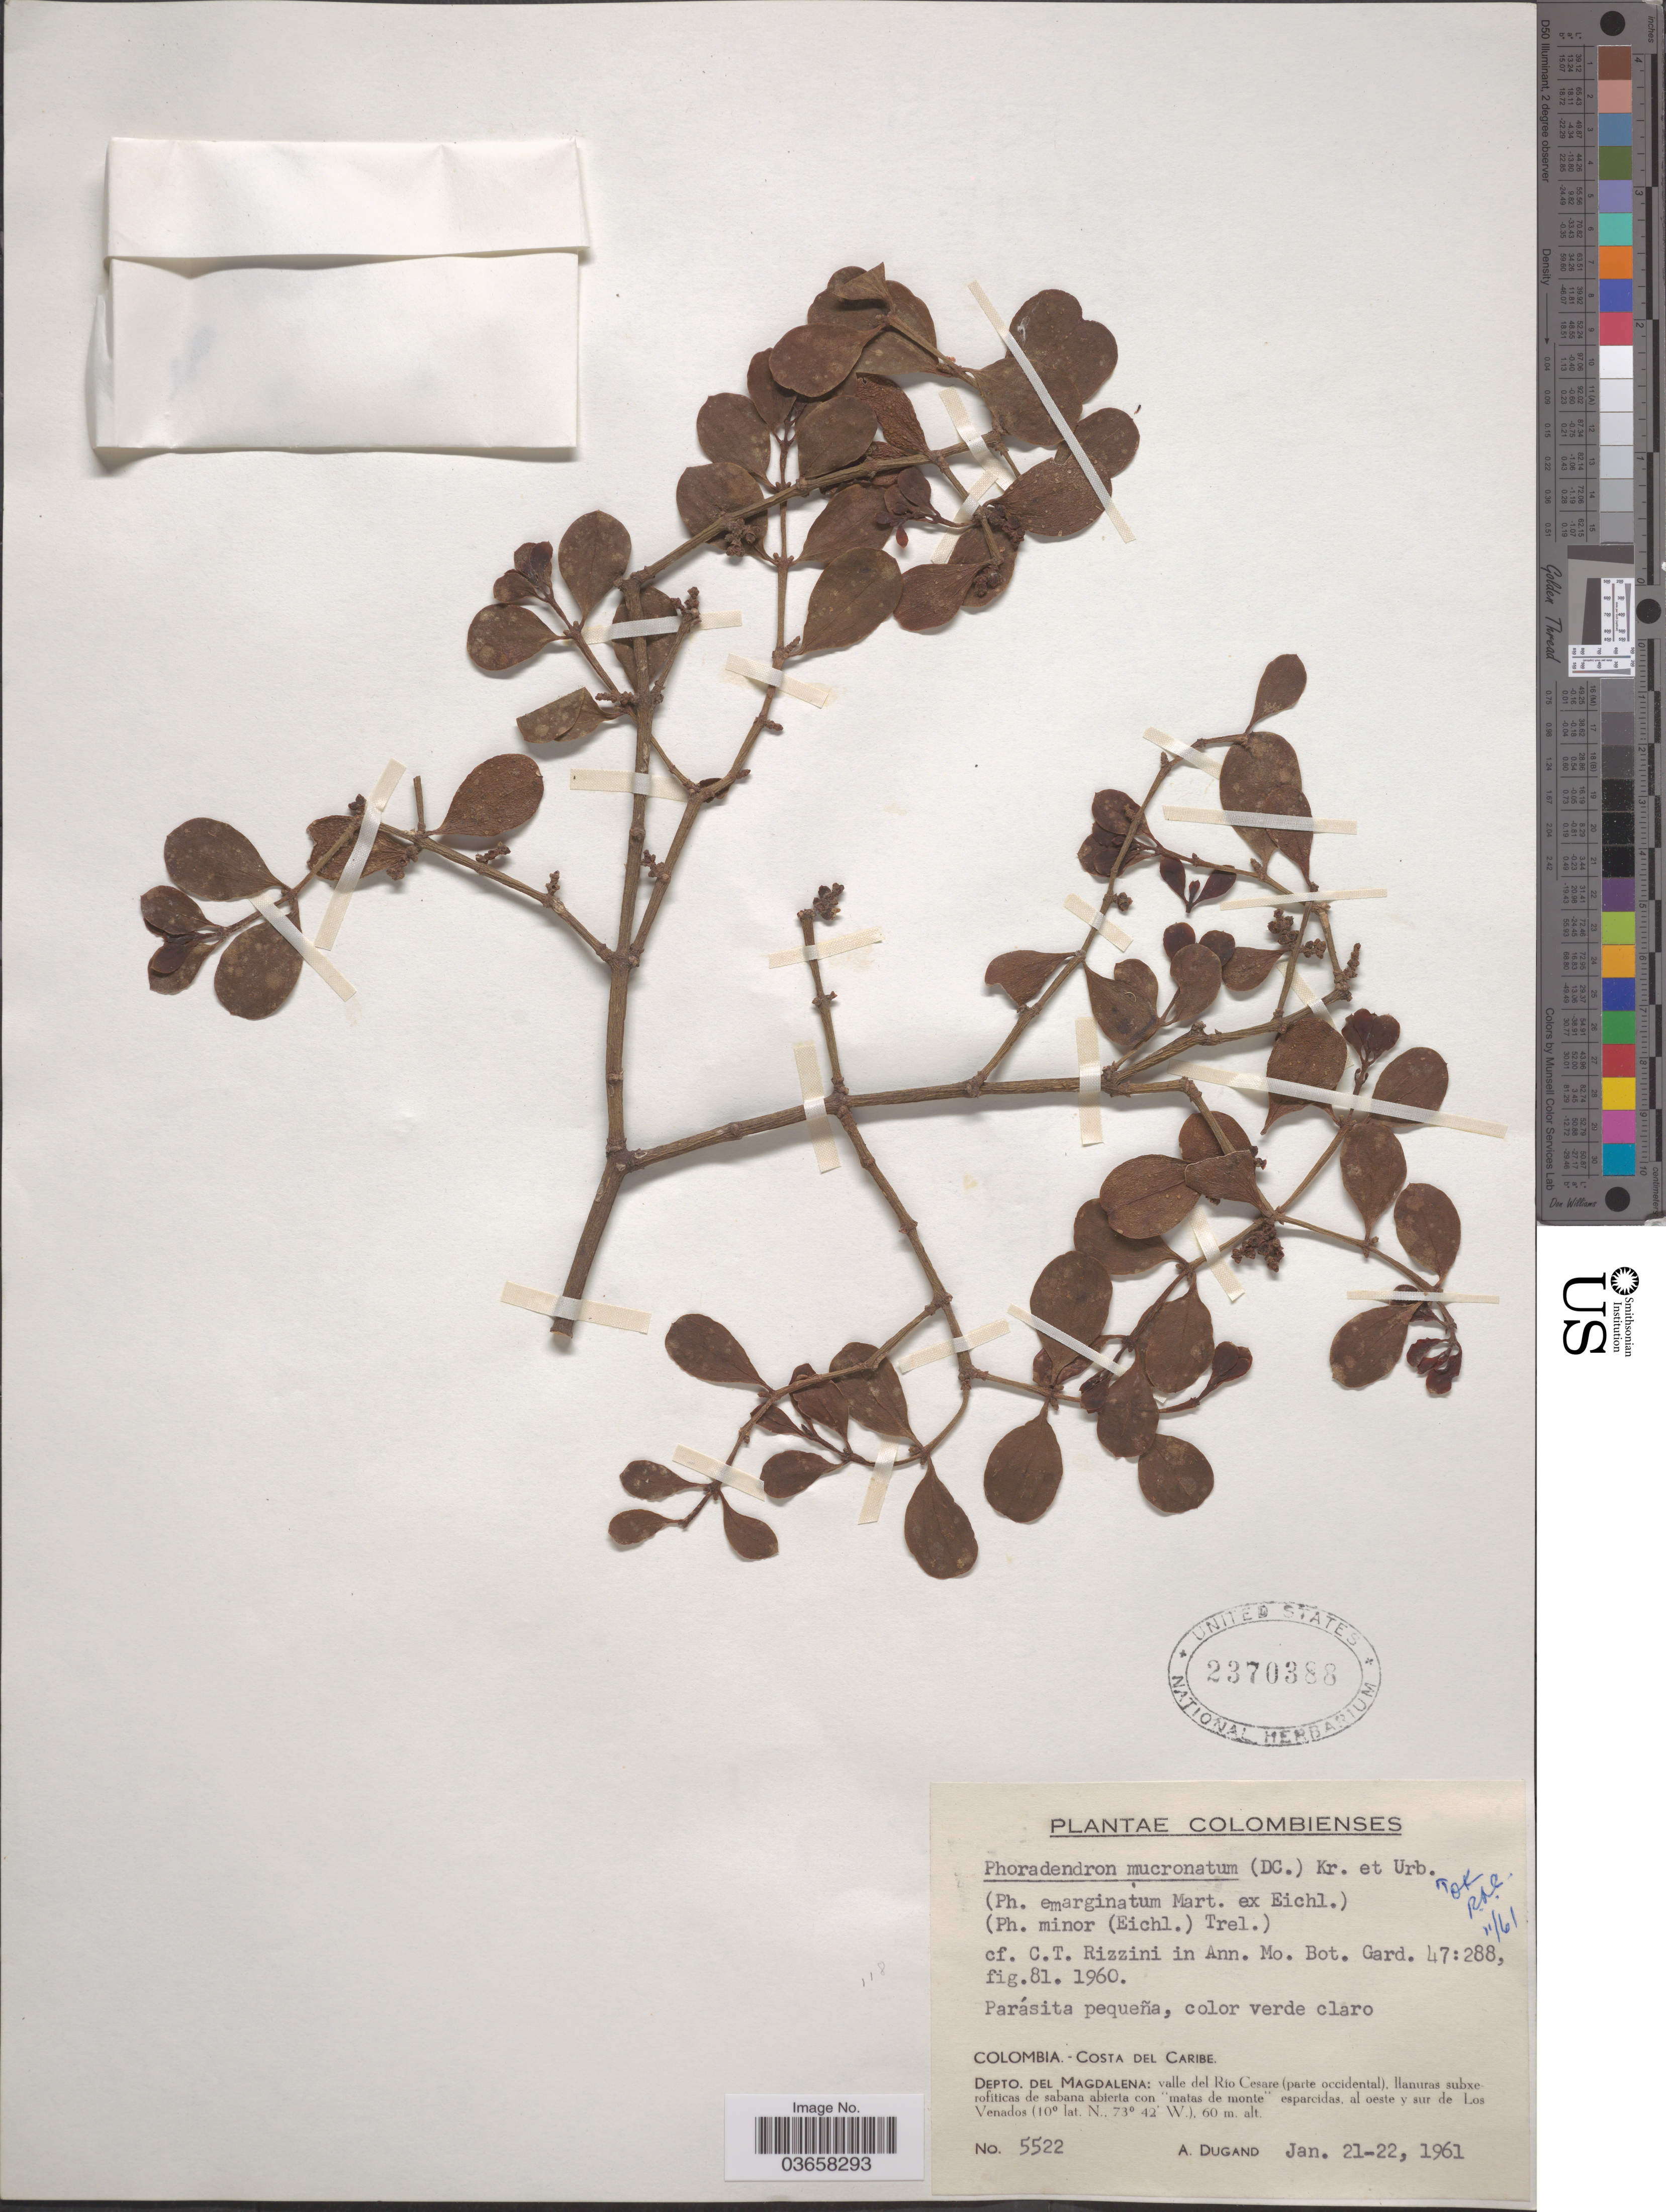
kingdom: Plantae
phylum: Tracheophyta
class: Magnoliopsida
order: Santalales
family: Viscaceae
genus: Phoradendron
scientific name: Phoradendron mucronatum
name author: (DC.) Krug & Urb.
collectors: A. Dugand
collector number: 5522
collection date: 1961-01-21/1961-01-22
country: Colombia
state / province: Magdalena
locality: Costa del Caribe. Depto. del Magdalena: valle del Río Cesare (parte occidental), llanuras subxerofiticas de sabana abierta con "matas de monte" esparcidas, al oeste y sur de Los Venados.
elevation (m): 60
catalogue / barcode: US 2370388